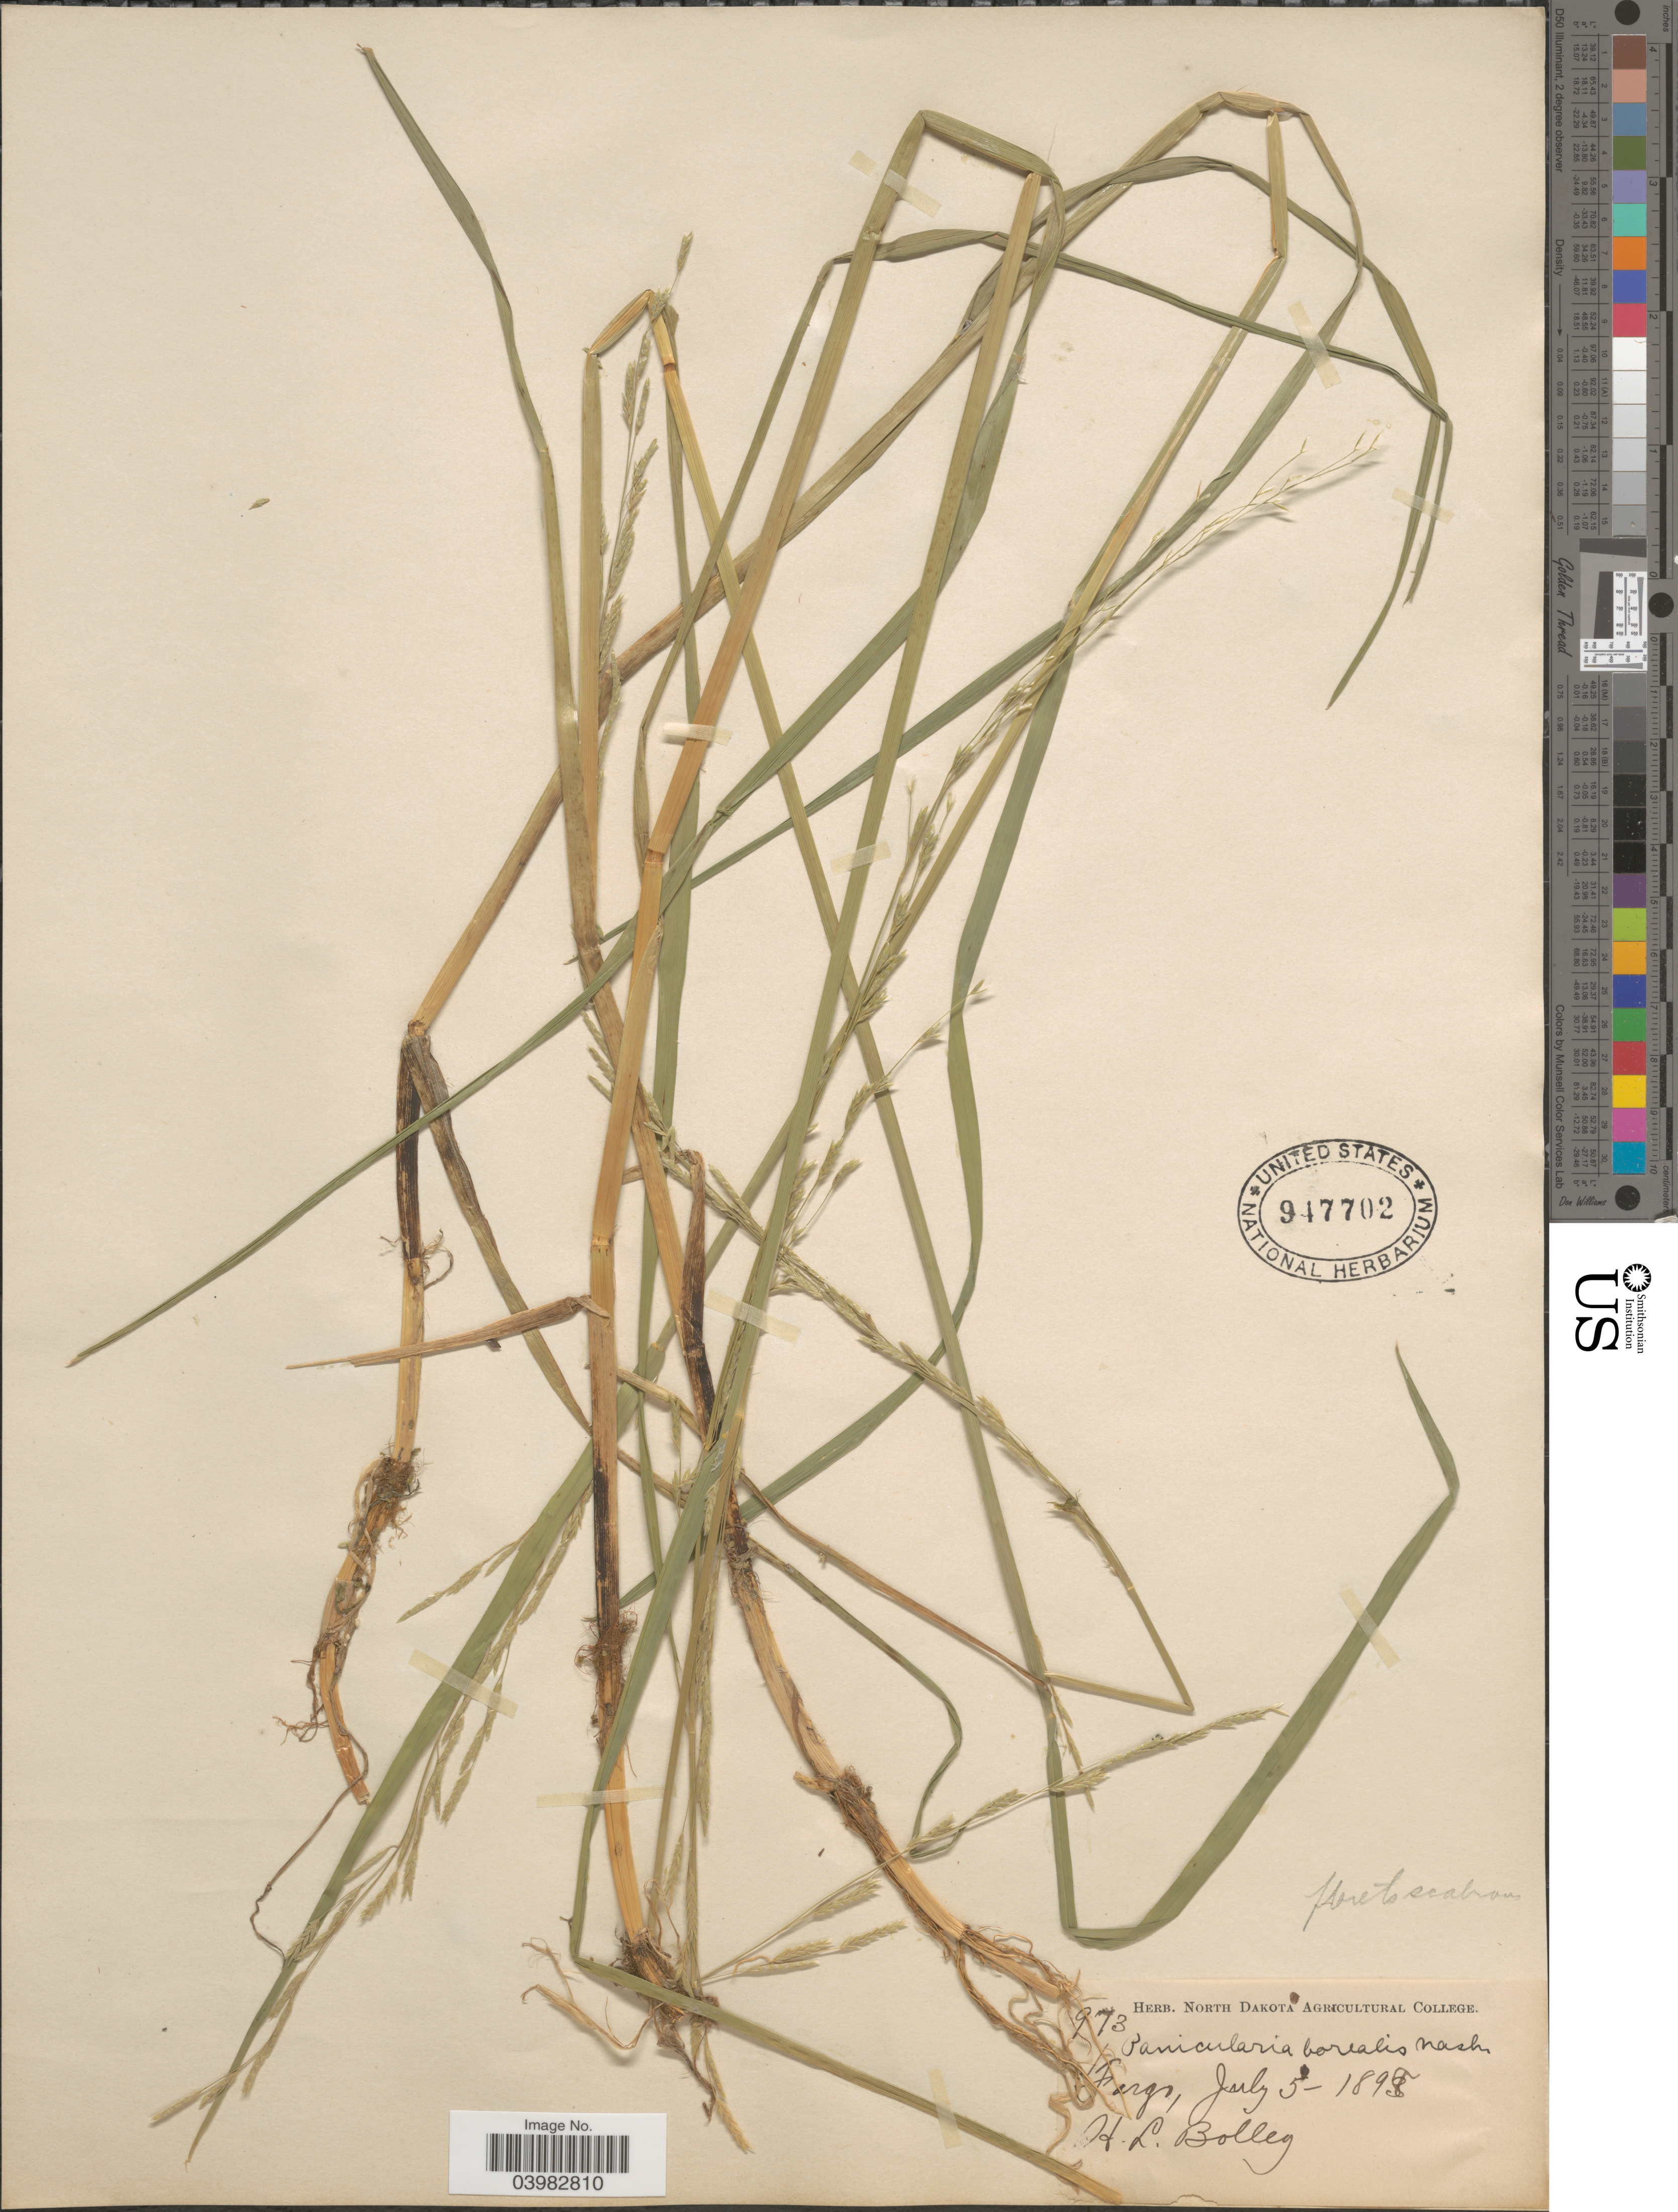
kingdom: Plantae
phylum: Tracheophyta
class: Liliopsida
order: Poales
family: Poaceae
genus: Glyceria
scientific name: Glyceria borealis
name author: (Nash) Batchelder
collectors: H. Bolley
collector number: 973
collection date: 1898-07-05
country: United States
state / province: North Dakota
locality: Fargo.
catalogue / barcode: US 947702